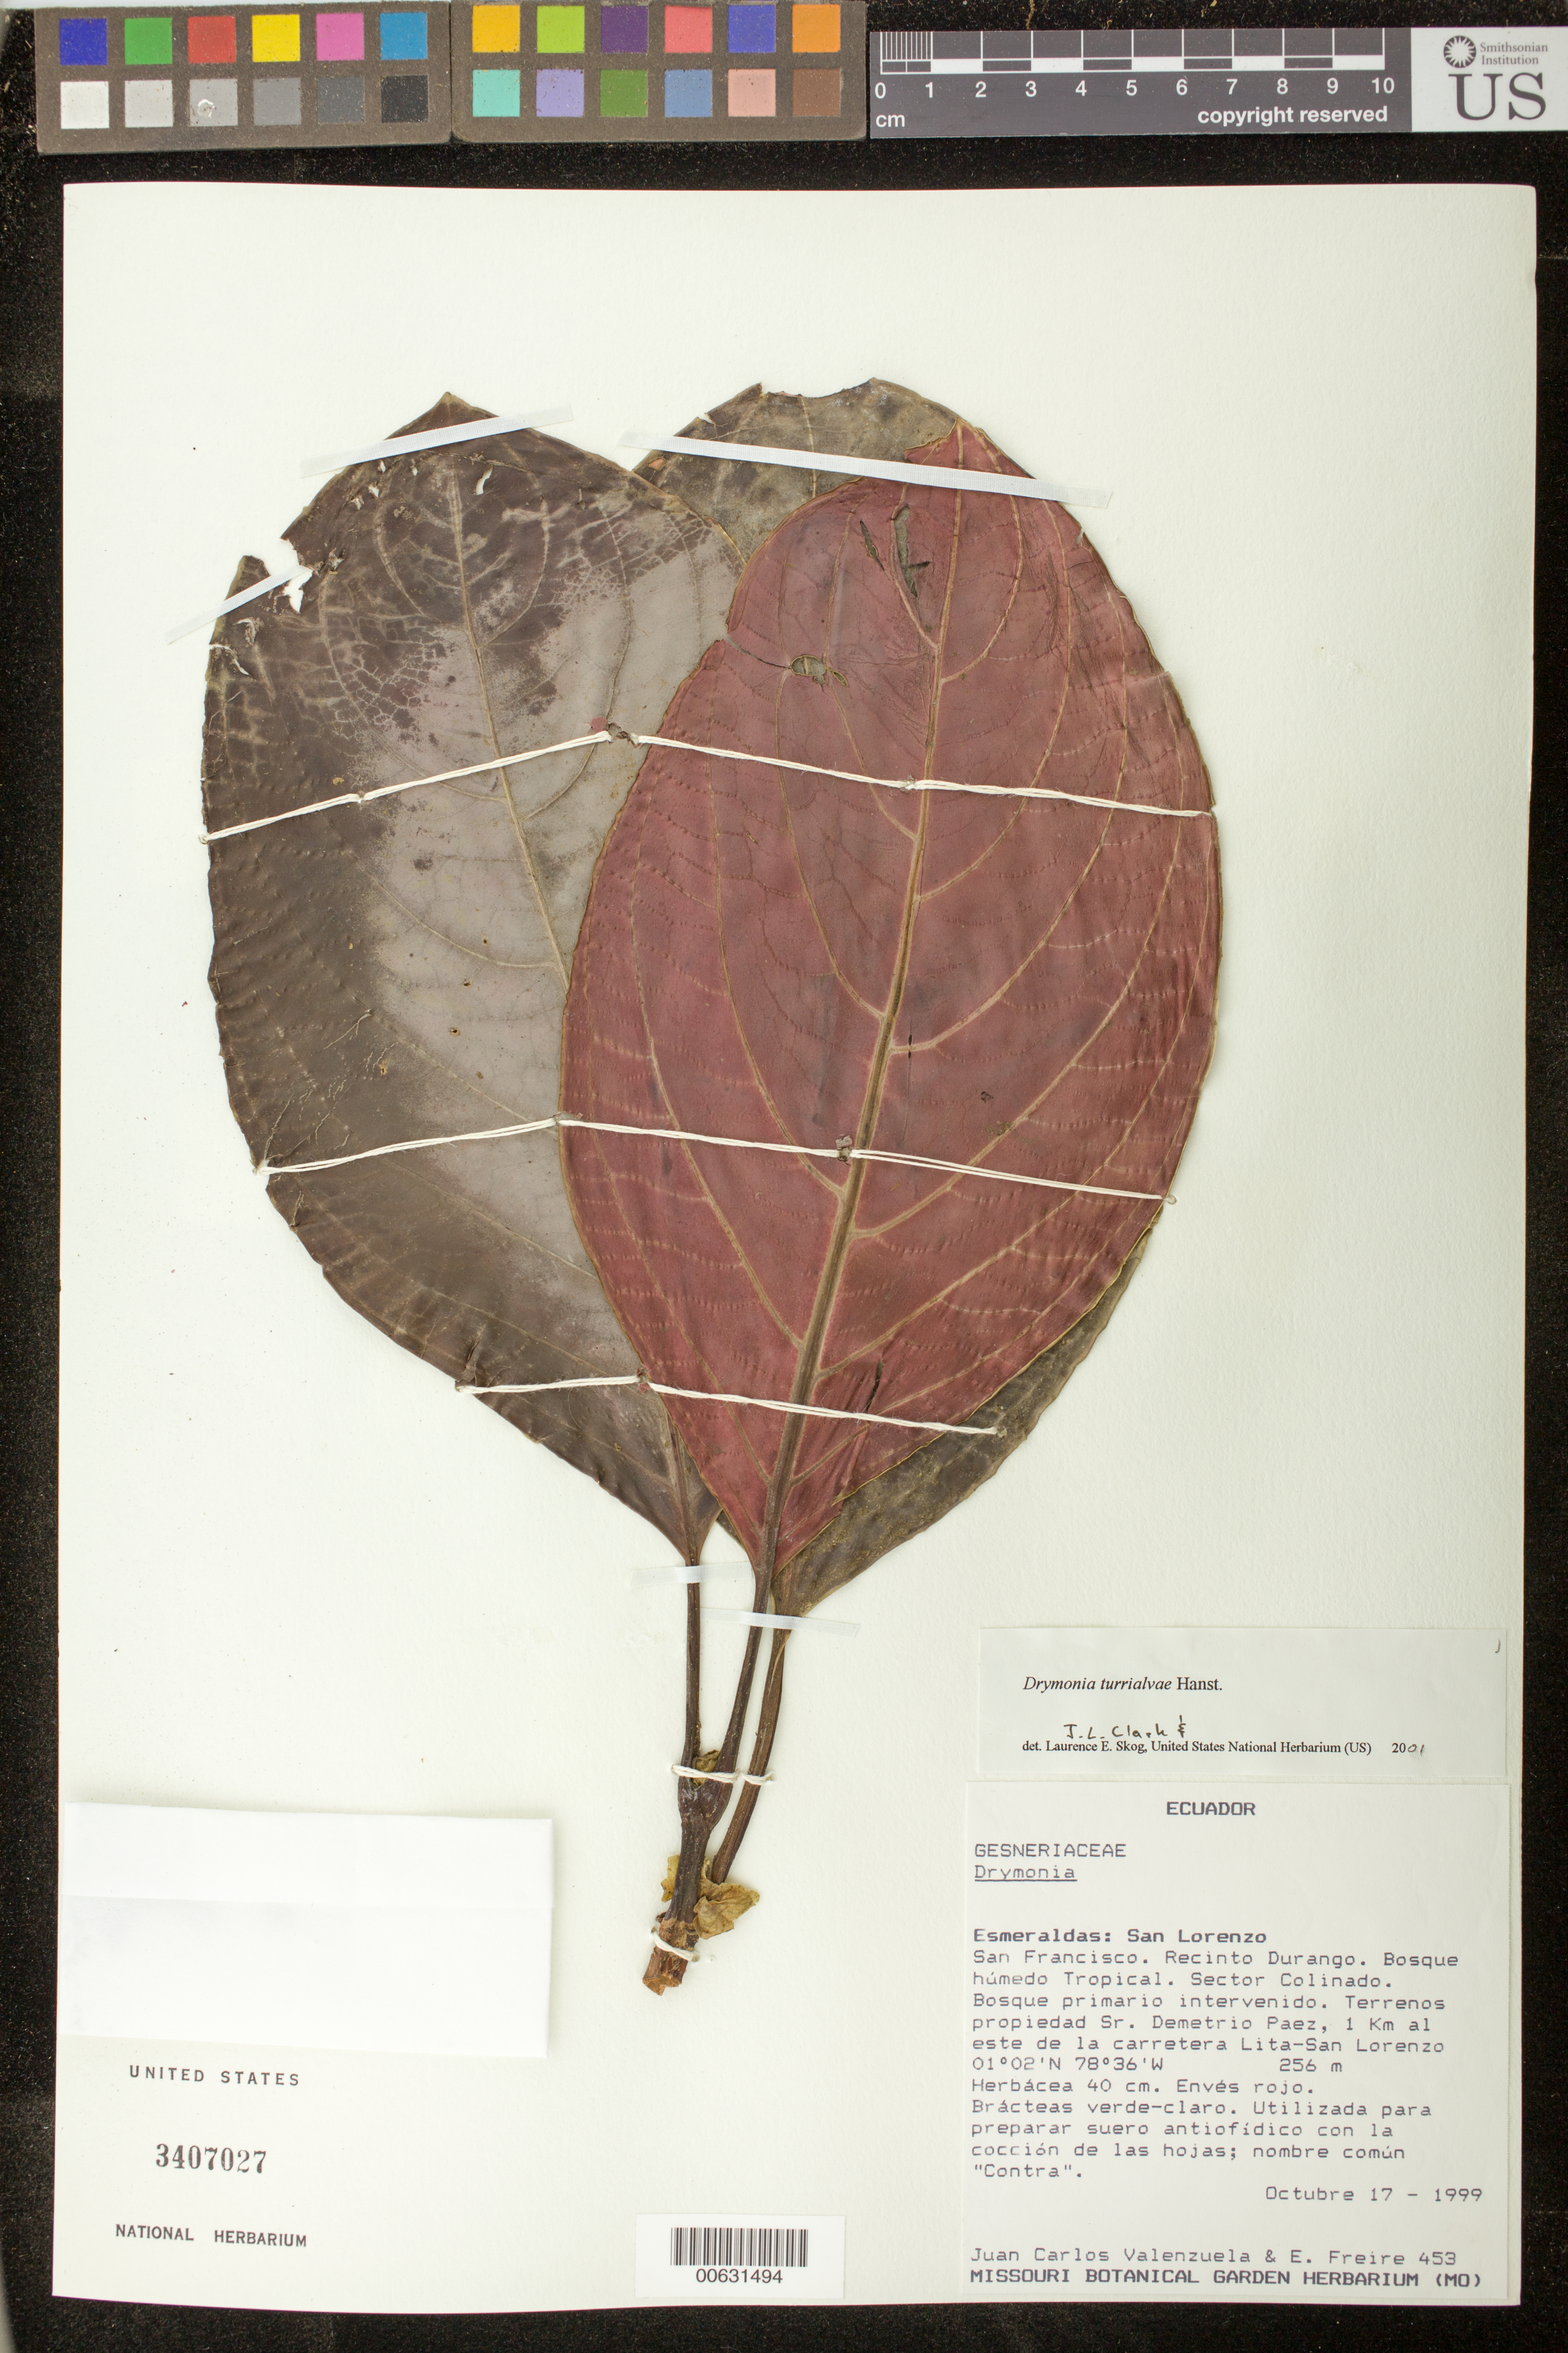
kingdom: Plantae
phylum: Tracheophyta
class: Magnoliopsida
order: Lamiales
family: Gesneriaceae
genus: Drymonia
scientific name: Drymonia turrialvae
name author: Hanst.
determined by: Clark, J. L.; Skog, Laurence E.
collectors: J. Valenzuela & E. Freire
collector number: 453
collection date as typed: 17 Oct 1999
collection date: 1999-10-17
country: Ecuador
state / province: Esmeraldas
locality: San Lorenzo; San Francisco, Recinto Durango, terrenos de propiedad Sr. Demetrio Paez, 1 km al este de la carretera Lita San Lorenzo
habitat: Bosque húmedo tropical, sector colinado, bosque primario intervenido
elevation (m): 256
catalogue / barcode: US 3407027